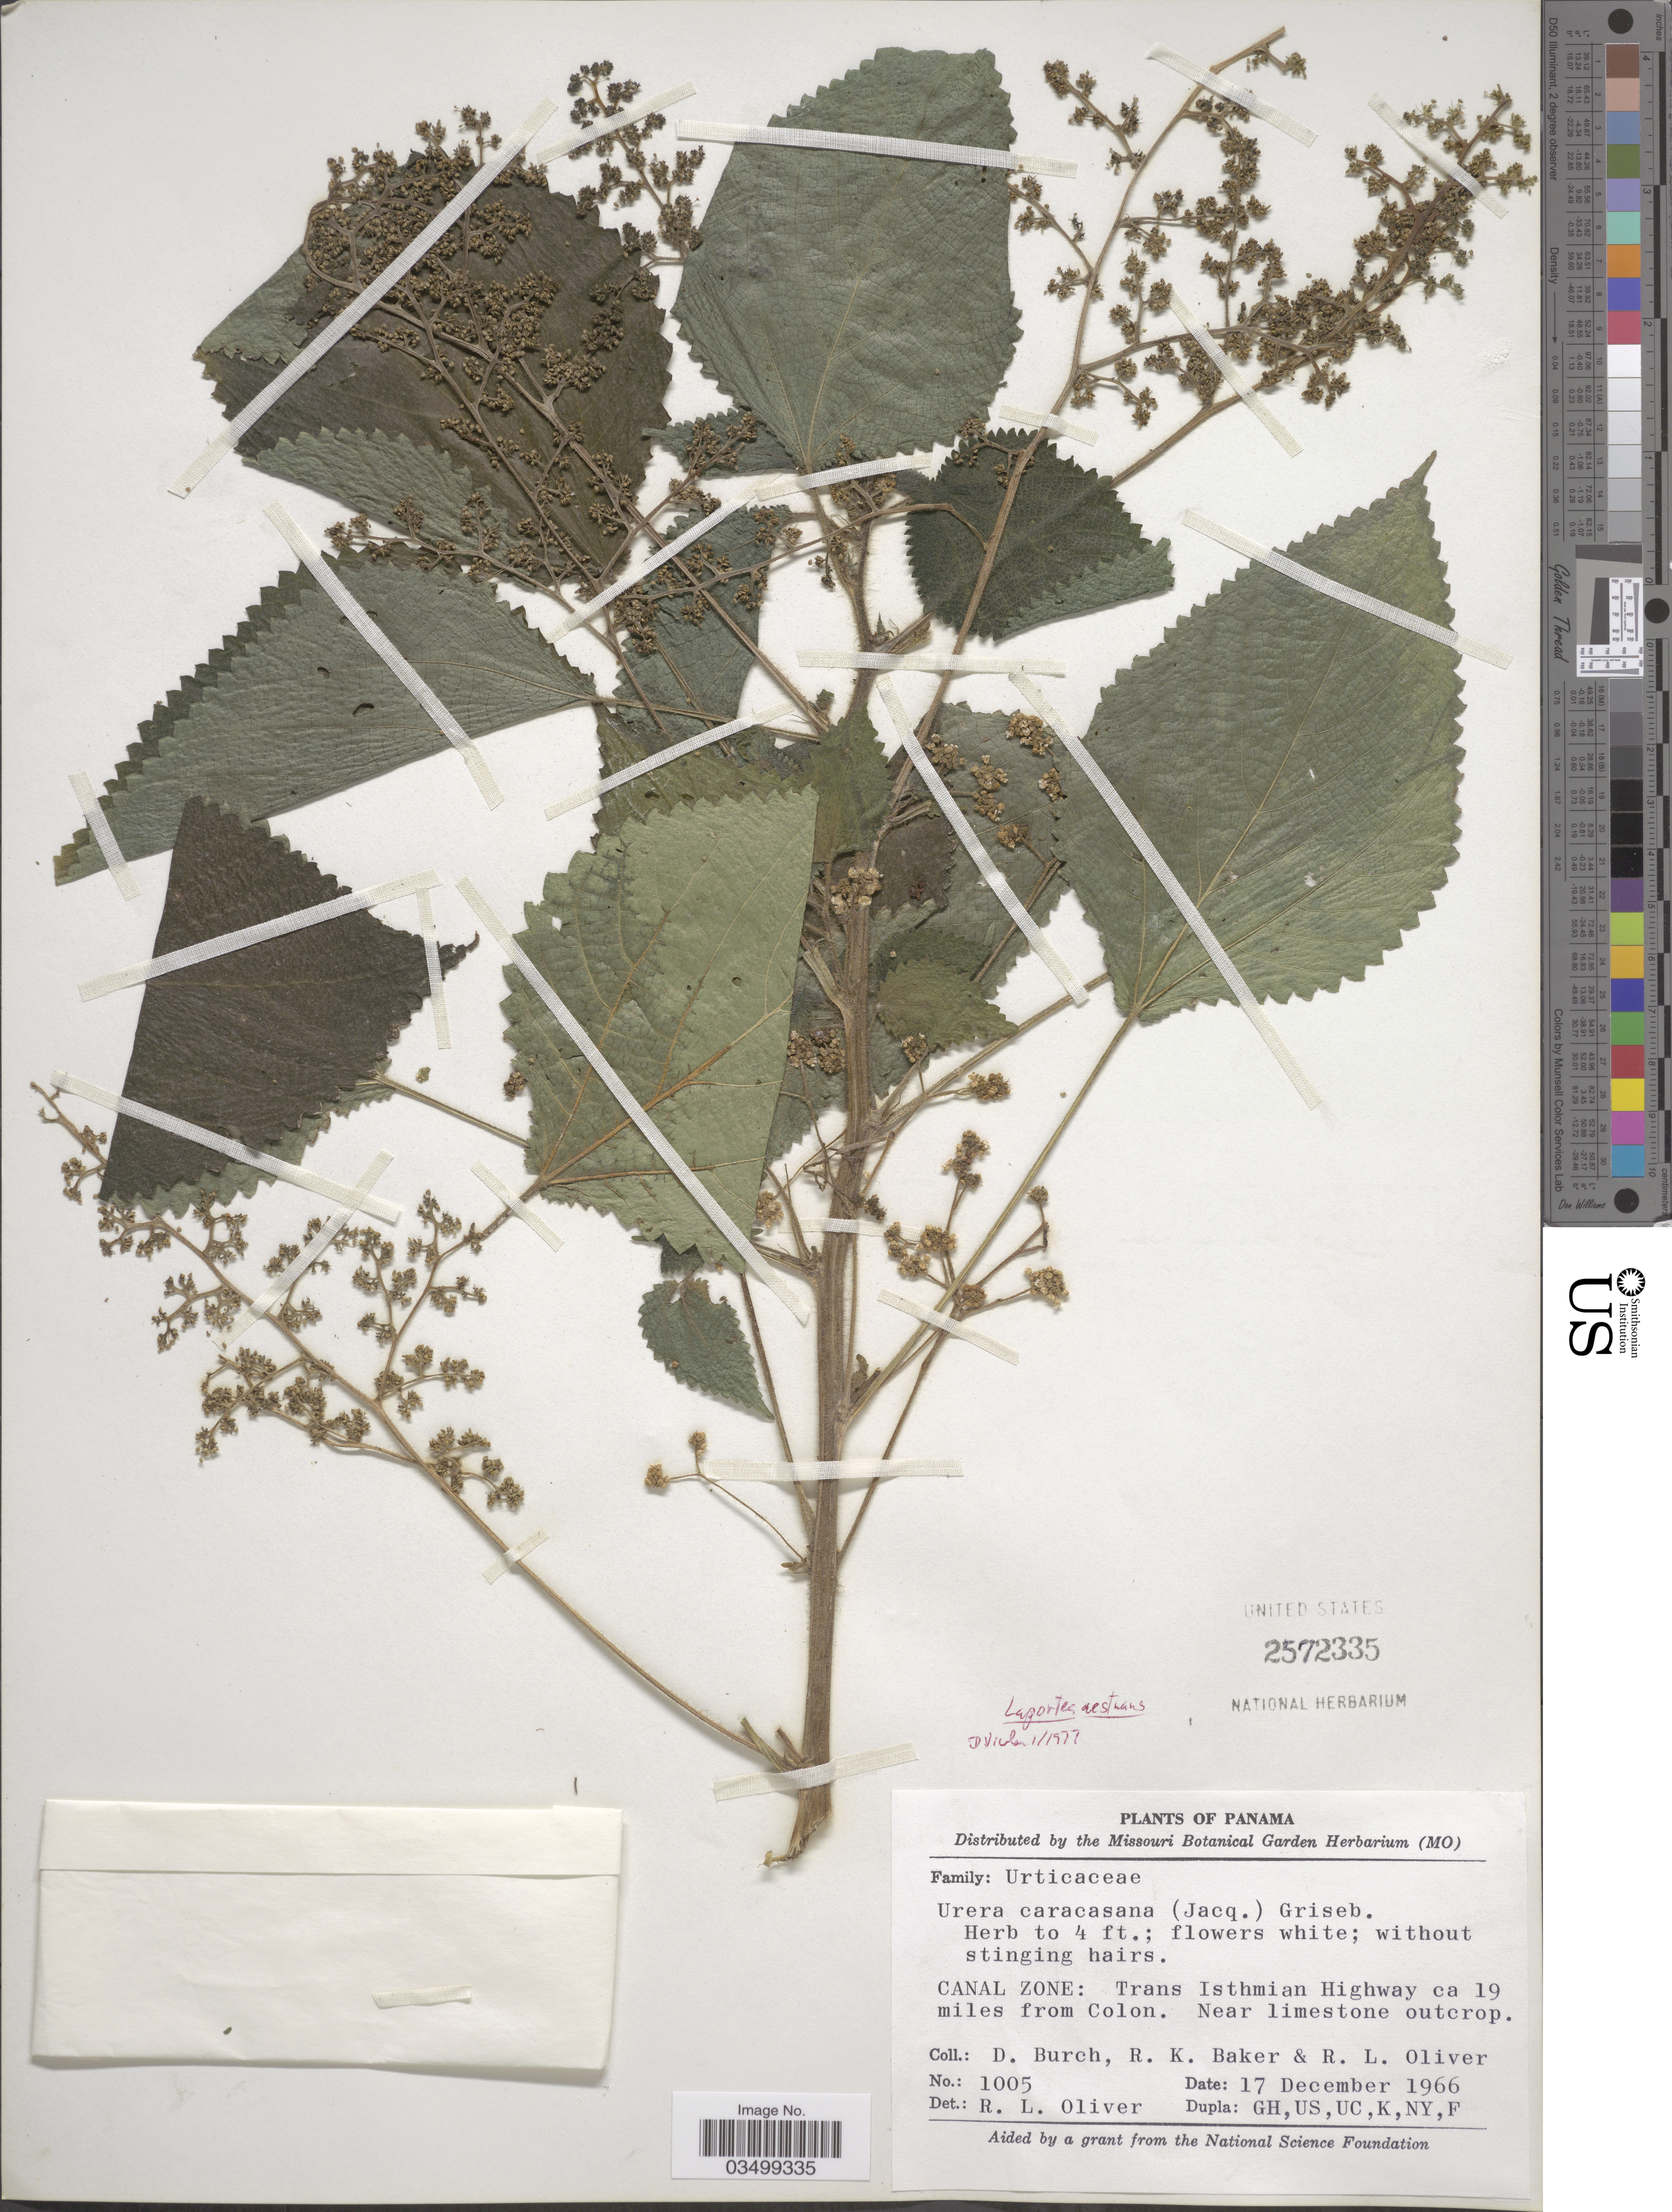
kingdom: Plantae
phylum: Tracheophyta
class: Magnoliopsida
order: Rosales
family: Urticaceae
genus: Laportea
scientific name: Laportea aestuans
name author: (L.) Chew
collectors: D. Burch, R. K. Baker & R. Oliver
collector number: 1005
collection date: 1966-12-17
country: Panama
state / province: Colón / Panamá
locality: Trans Isthmian Highway ca 19 miles from Colon. Near limestone outcrop.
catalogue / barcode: US 2572335